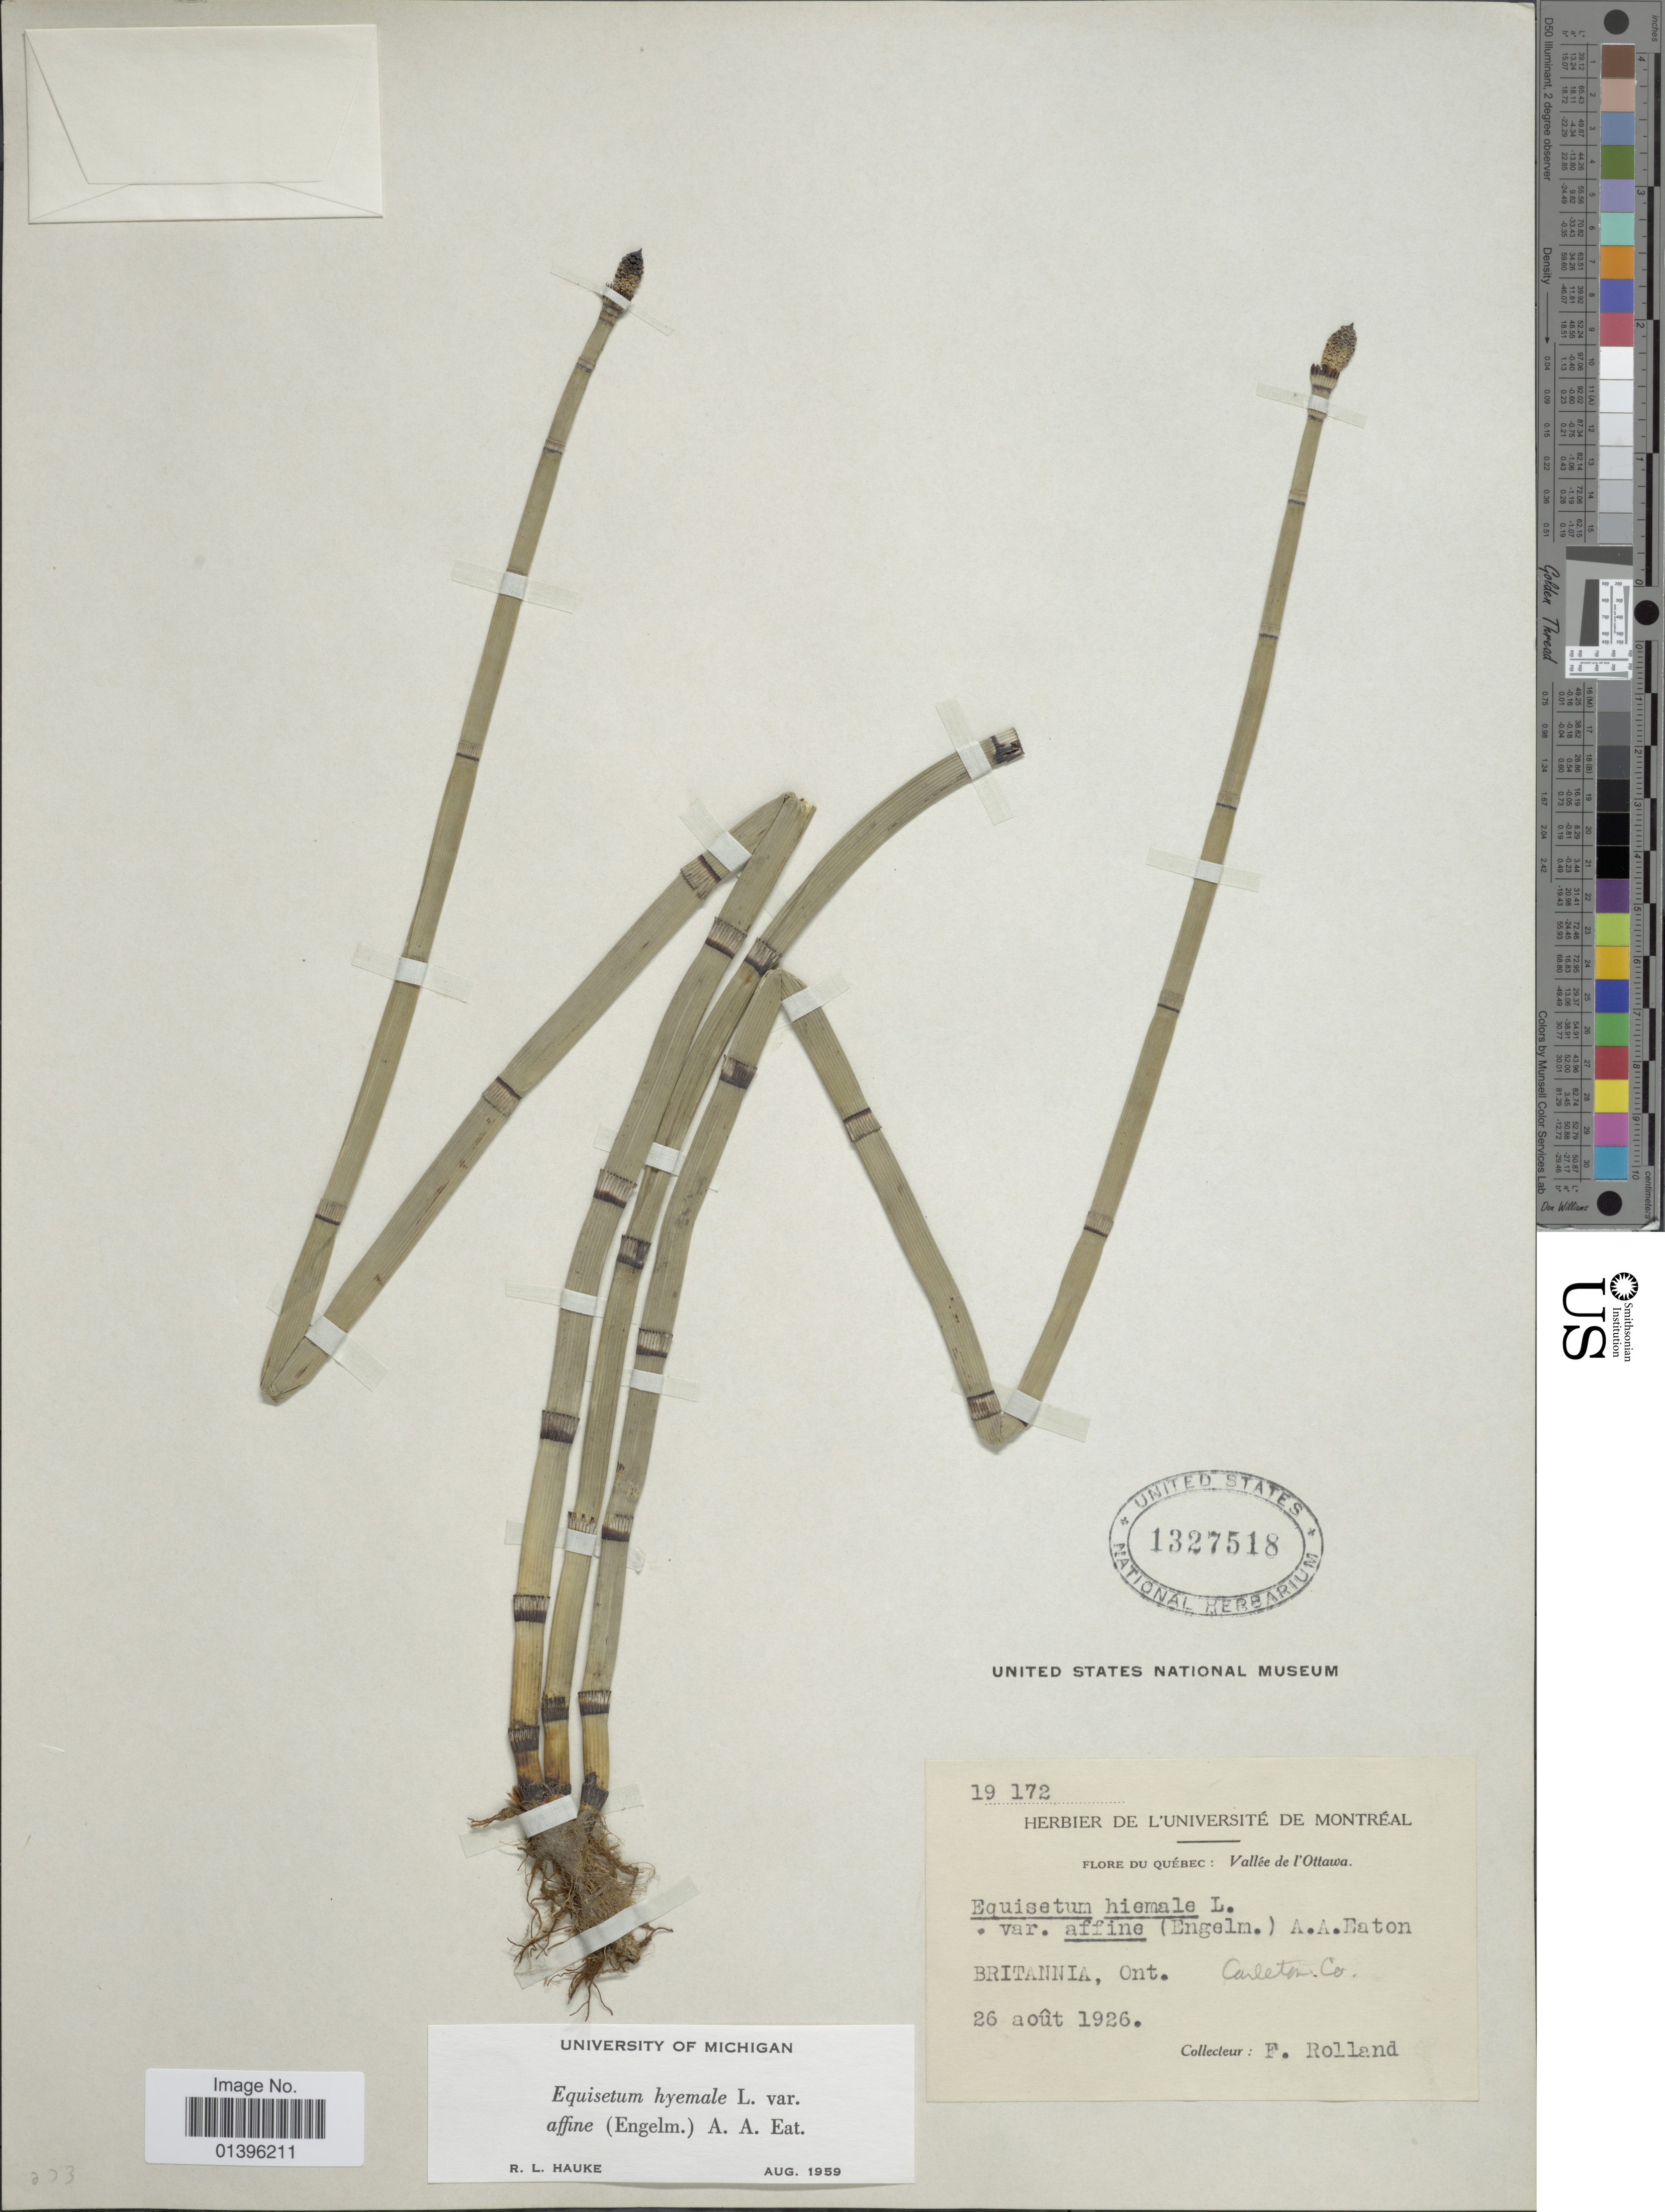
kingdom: Plantae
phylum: Tracheophyta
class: Polypodiopsida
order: Equisetales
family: Equisetaceae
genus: Equisetum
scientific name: Equisetum hyemale var. affine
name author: (Engelm.) A.A. Eaton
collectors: B. Rolland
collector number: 19172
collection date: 1926-08-26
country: Canada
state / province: Quebec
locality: Vallée de l'Ottawa. Britannia, Ont., Carleton Co.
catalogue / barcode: US 1327518